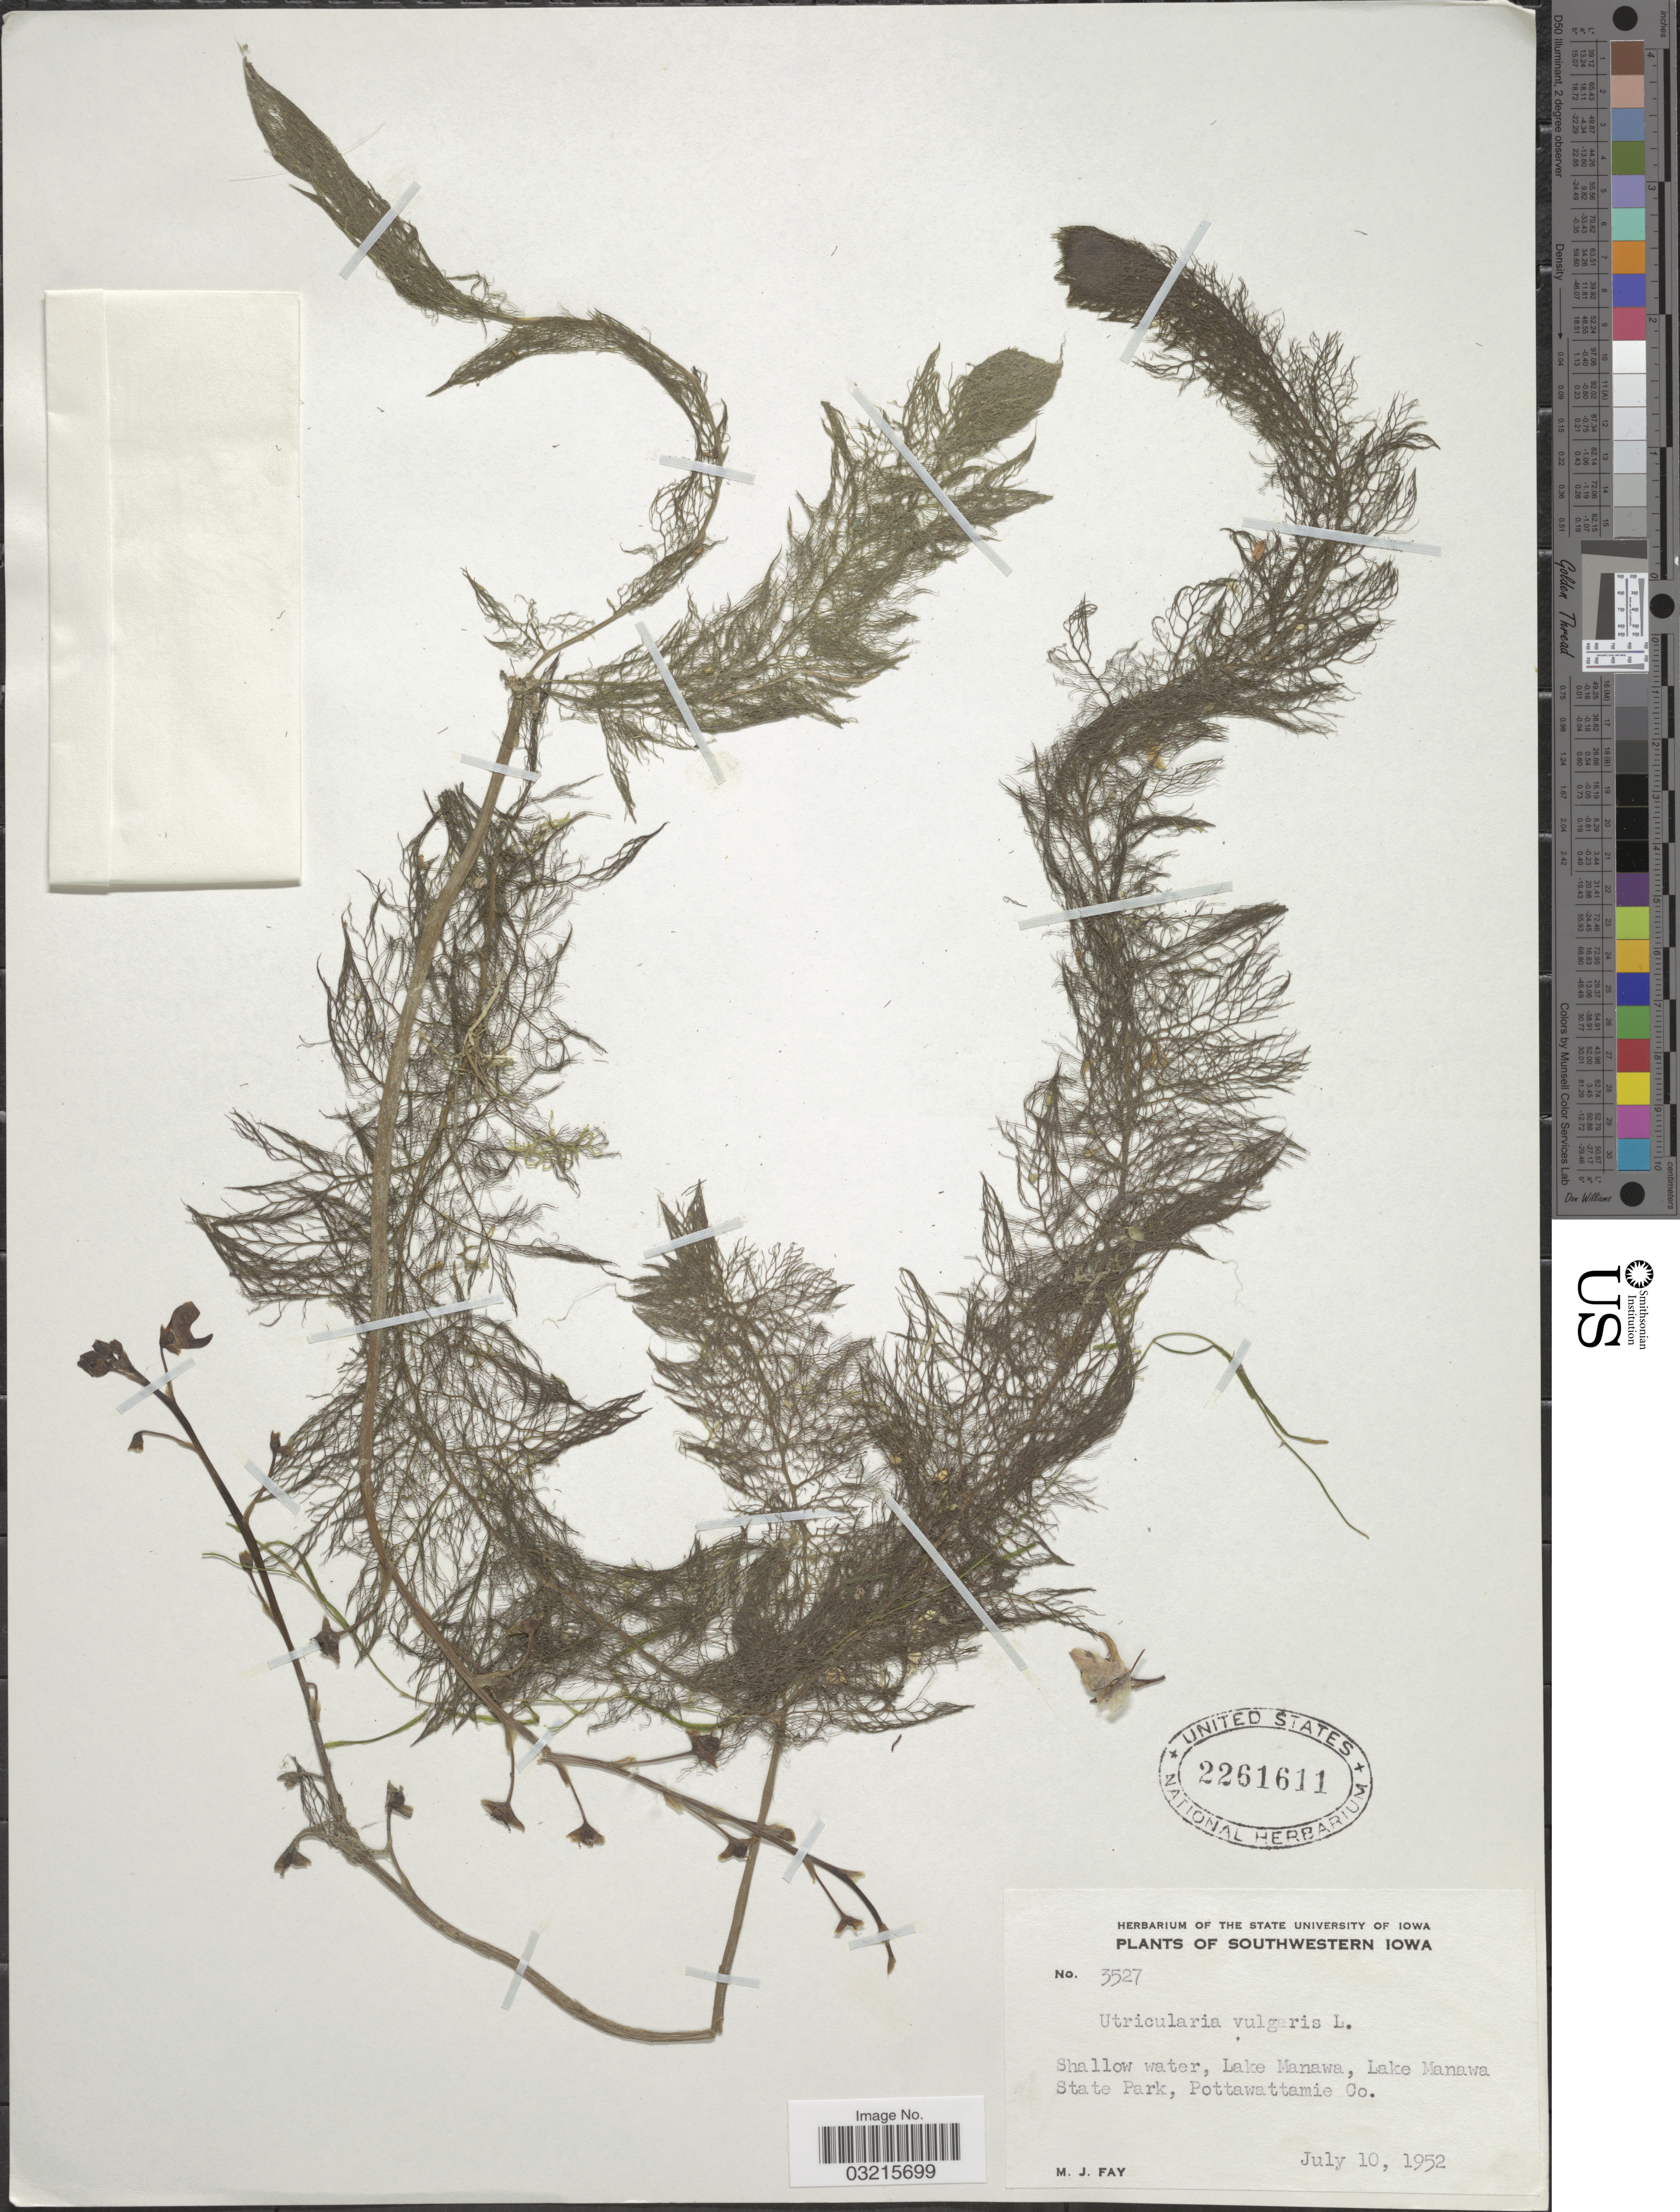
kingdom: Plantae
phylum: Tracheophyta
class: Magnoliopsida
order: Lamiales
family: Lentibulariaceae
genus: Utricularia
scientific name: Utricularia vulgaris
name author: L.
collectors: M. Fay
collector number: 3527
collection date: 1952-07-10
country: United States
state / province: Iowa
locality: Southwestern Iowa, Shallow water, Lake Manawa, Lake Manawa, State Park, Pottawattamie Co.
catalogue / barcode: US 2261611